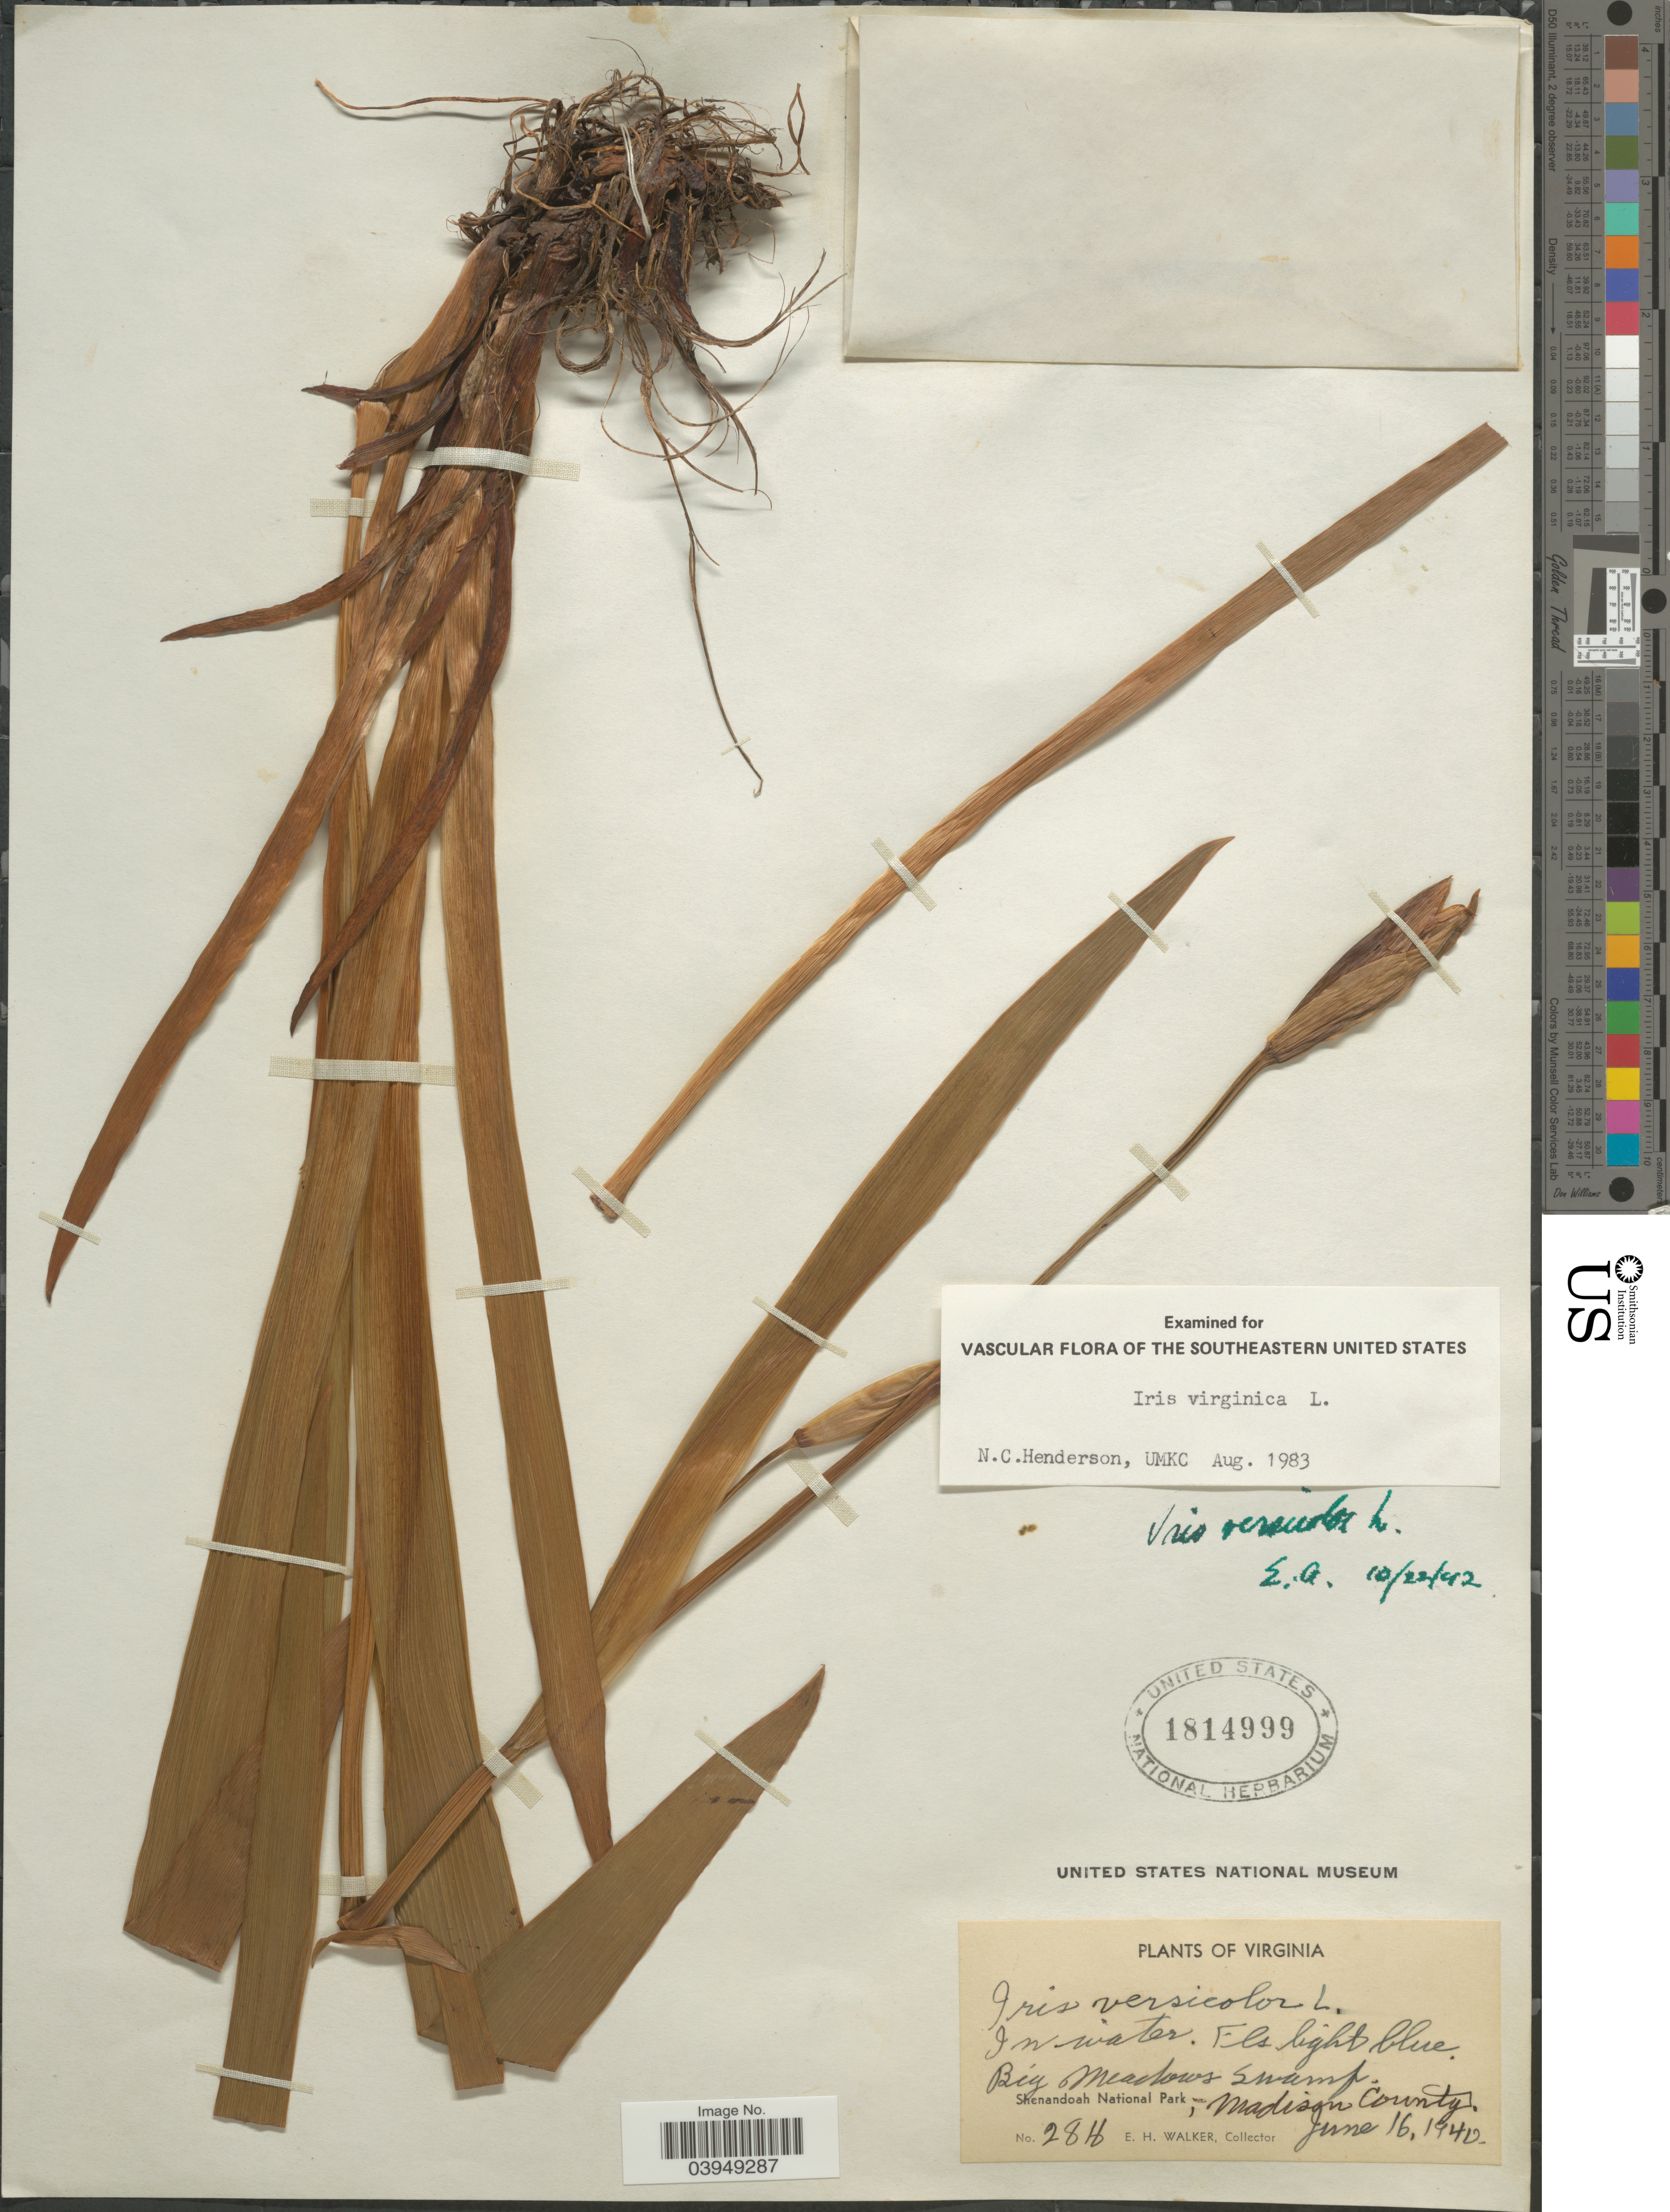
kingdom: Plantae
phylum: Tracheophyta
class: Liliopsida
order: Asparagales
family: Iridaceae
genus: Iris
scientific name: Iris virginica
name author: L.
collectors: E. H. Walker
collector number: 28H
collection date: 1940-06-16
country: United States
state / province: Virginia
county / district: Madison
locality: Big Meadows Swamp. Shenandoah National Park, Madison County.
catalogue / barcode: US 1814999